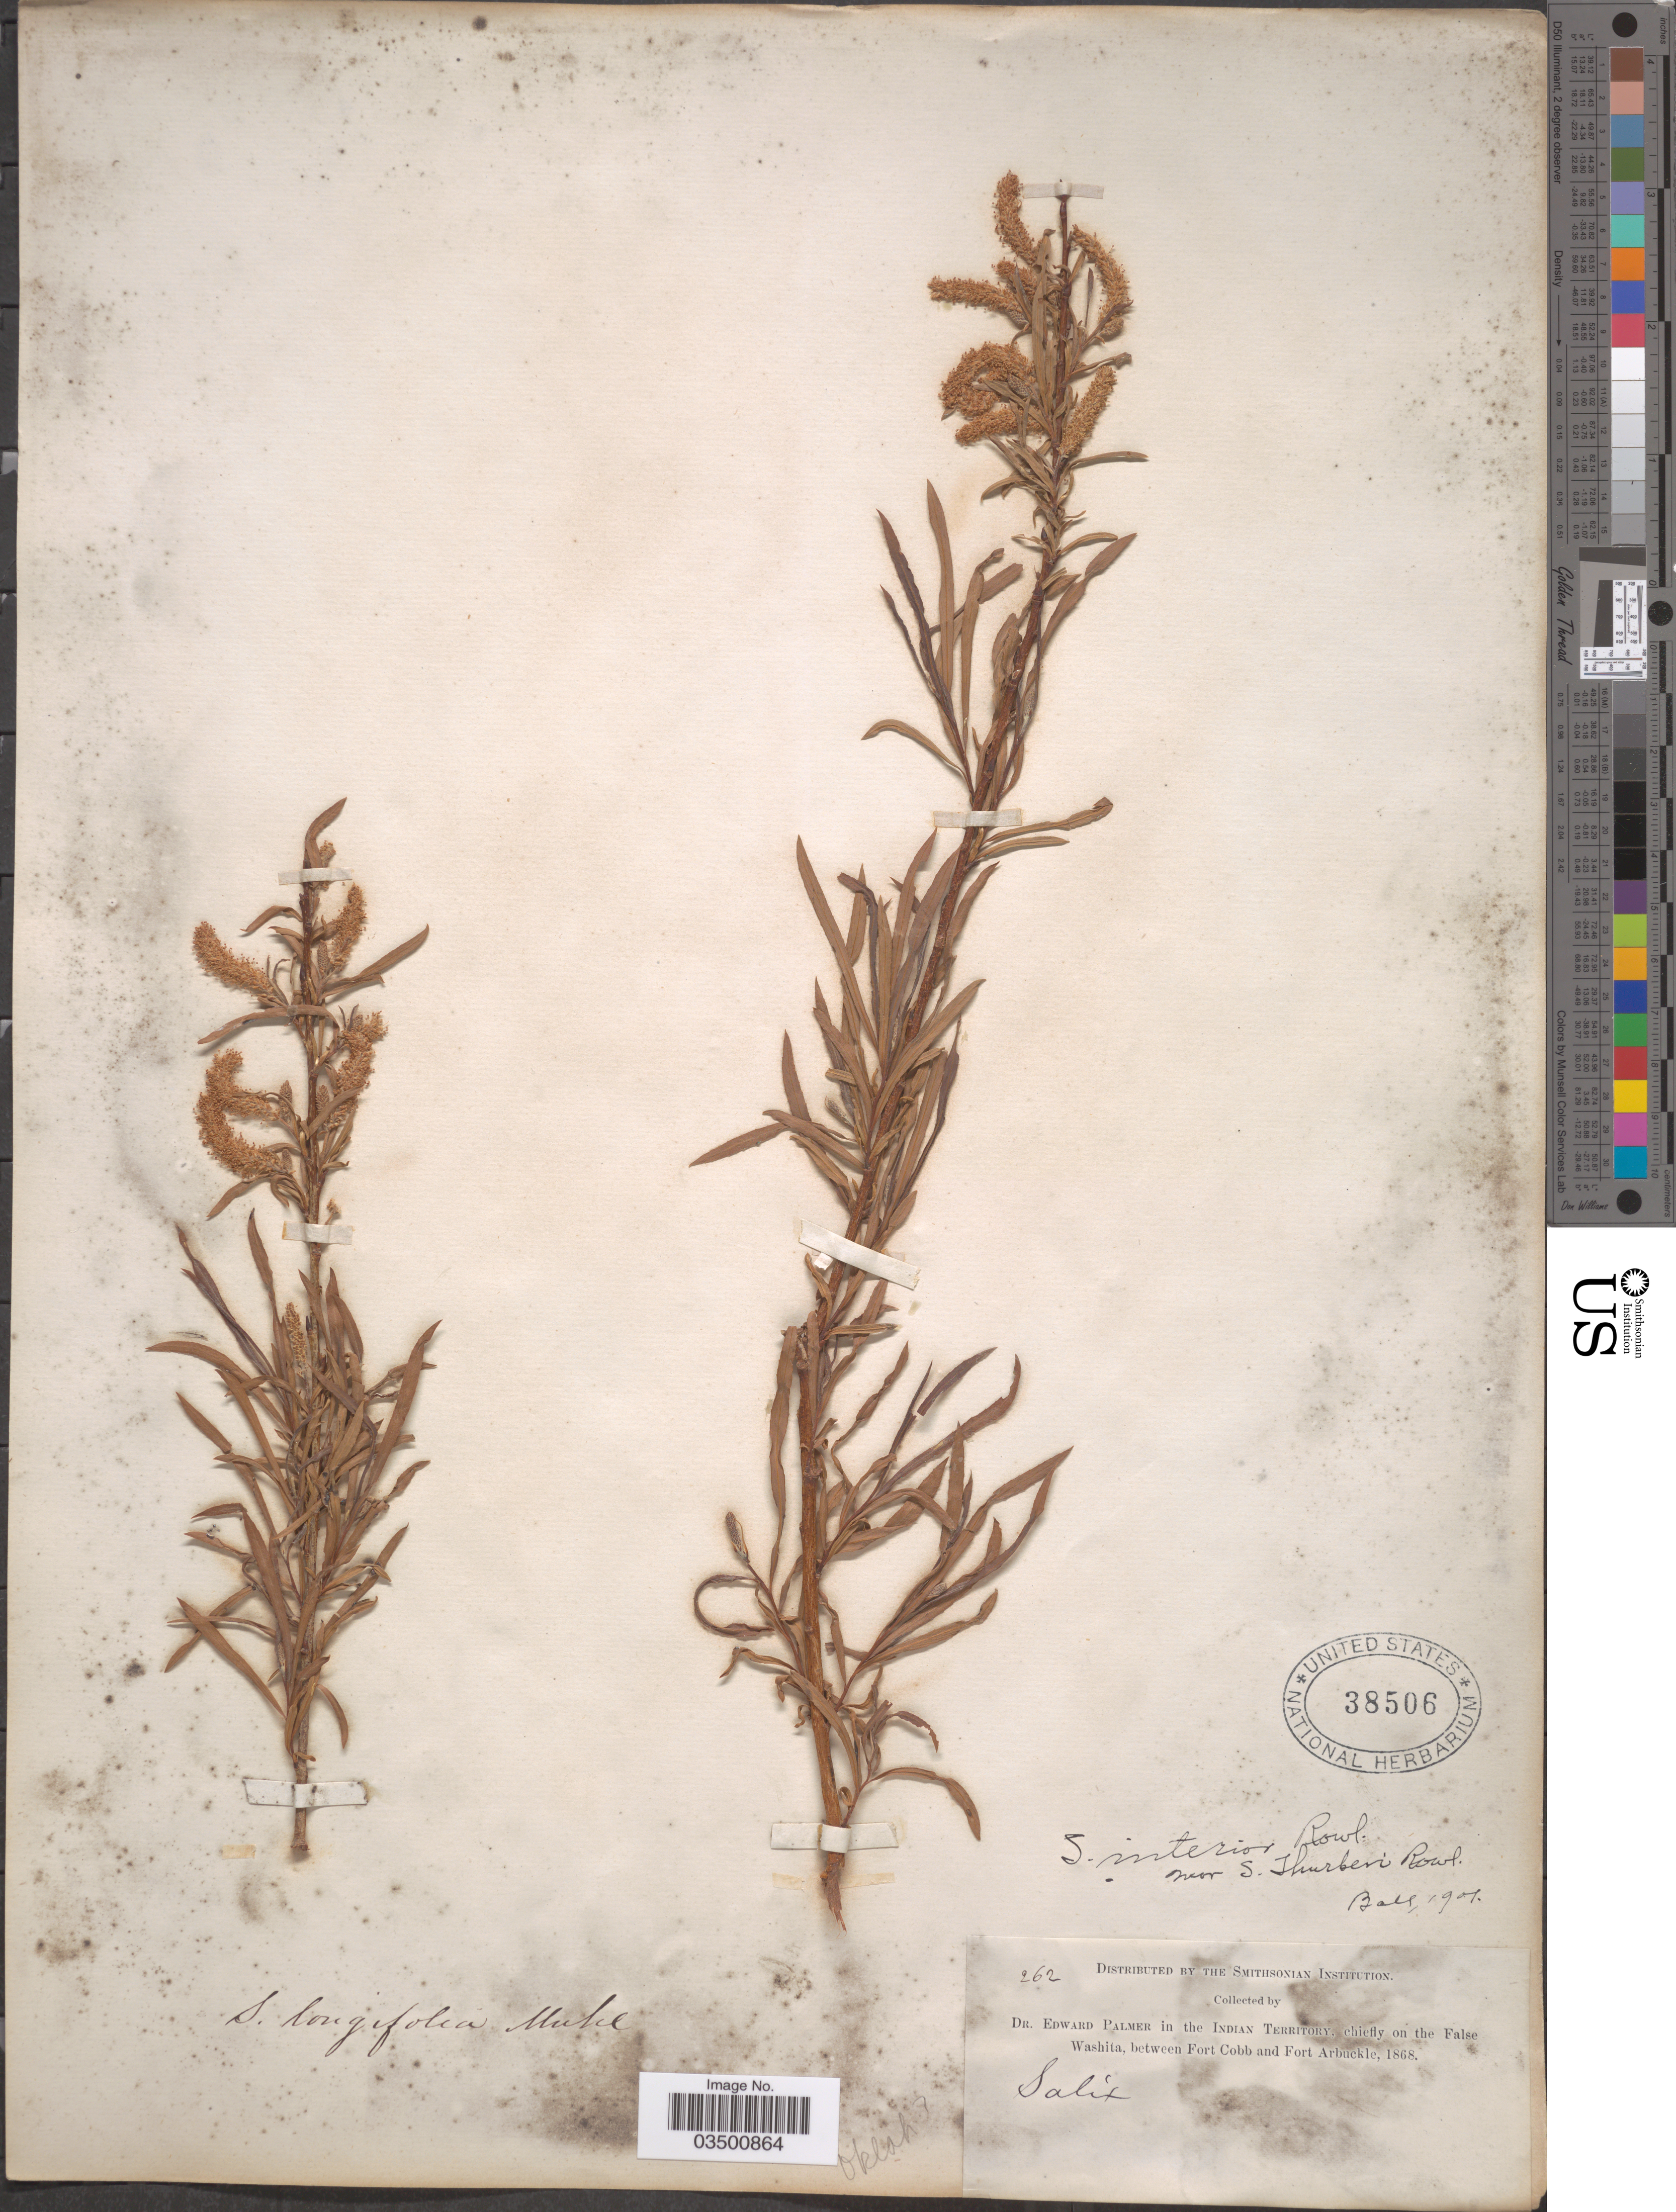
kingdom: Plantae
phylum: Tracheophyta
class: Magnoliopsida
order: Malpighiales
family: Salicaceae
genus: Salix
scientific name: Salix interior var. pedicellata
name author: (Andersson) C.R. Ball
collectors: E. Palmer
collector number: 262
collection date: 1868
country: United States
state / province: Oklahoma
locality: In the Indian Territory, chiefly on the False Washita, between Fort Cobb and Fort Arbuckle.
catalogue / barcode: US 38506